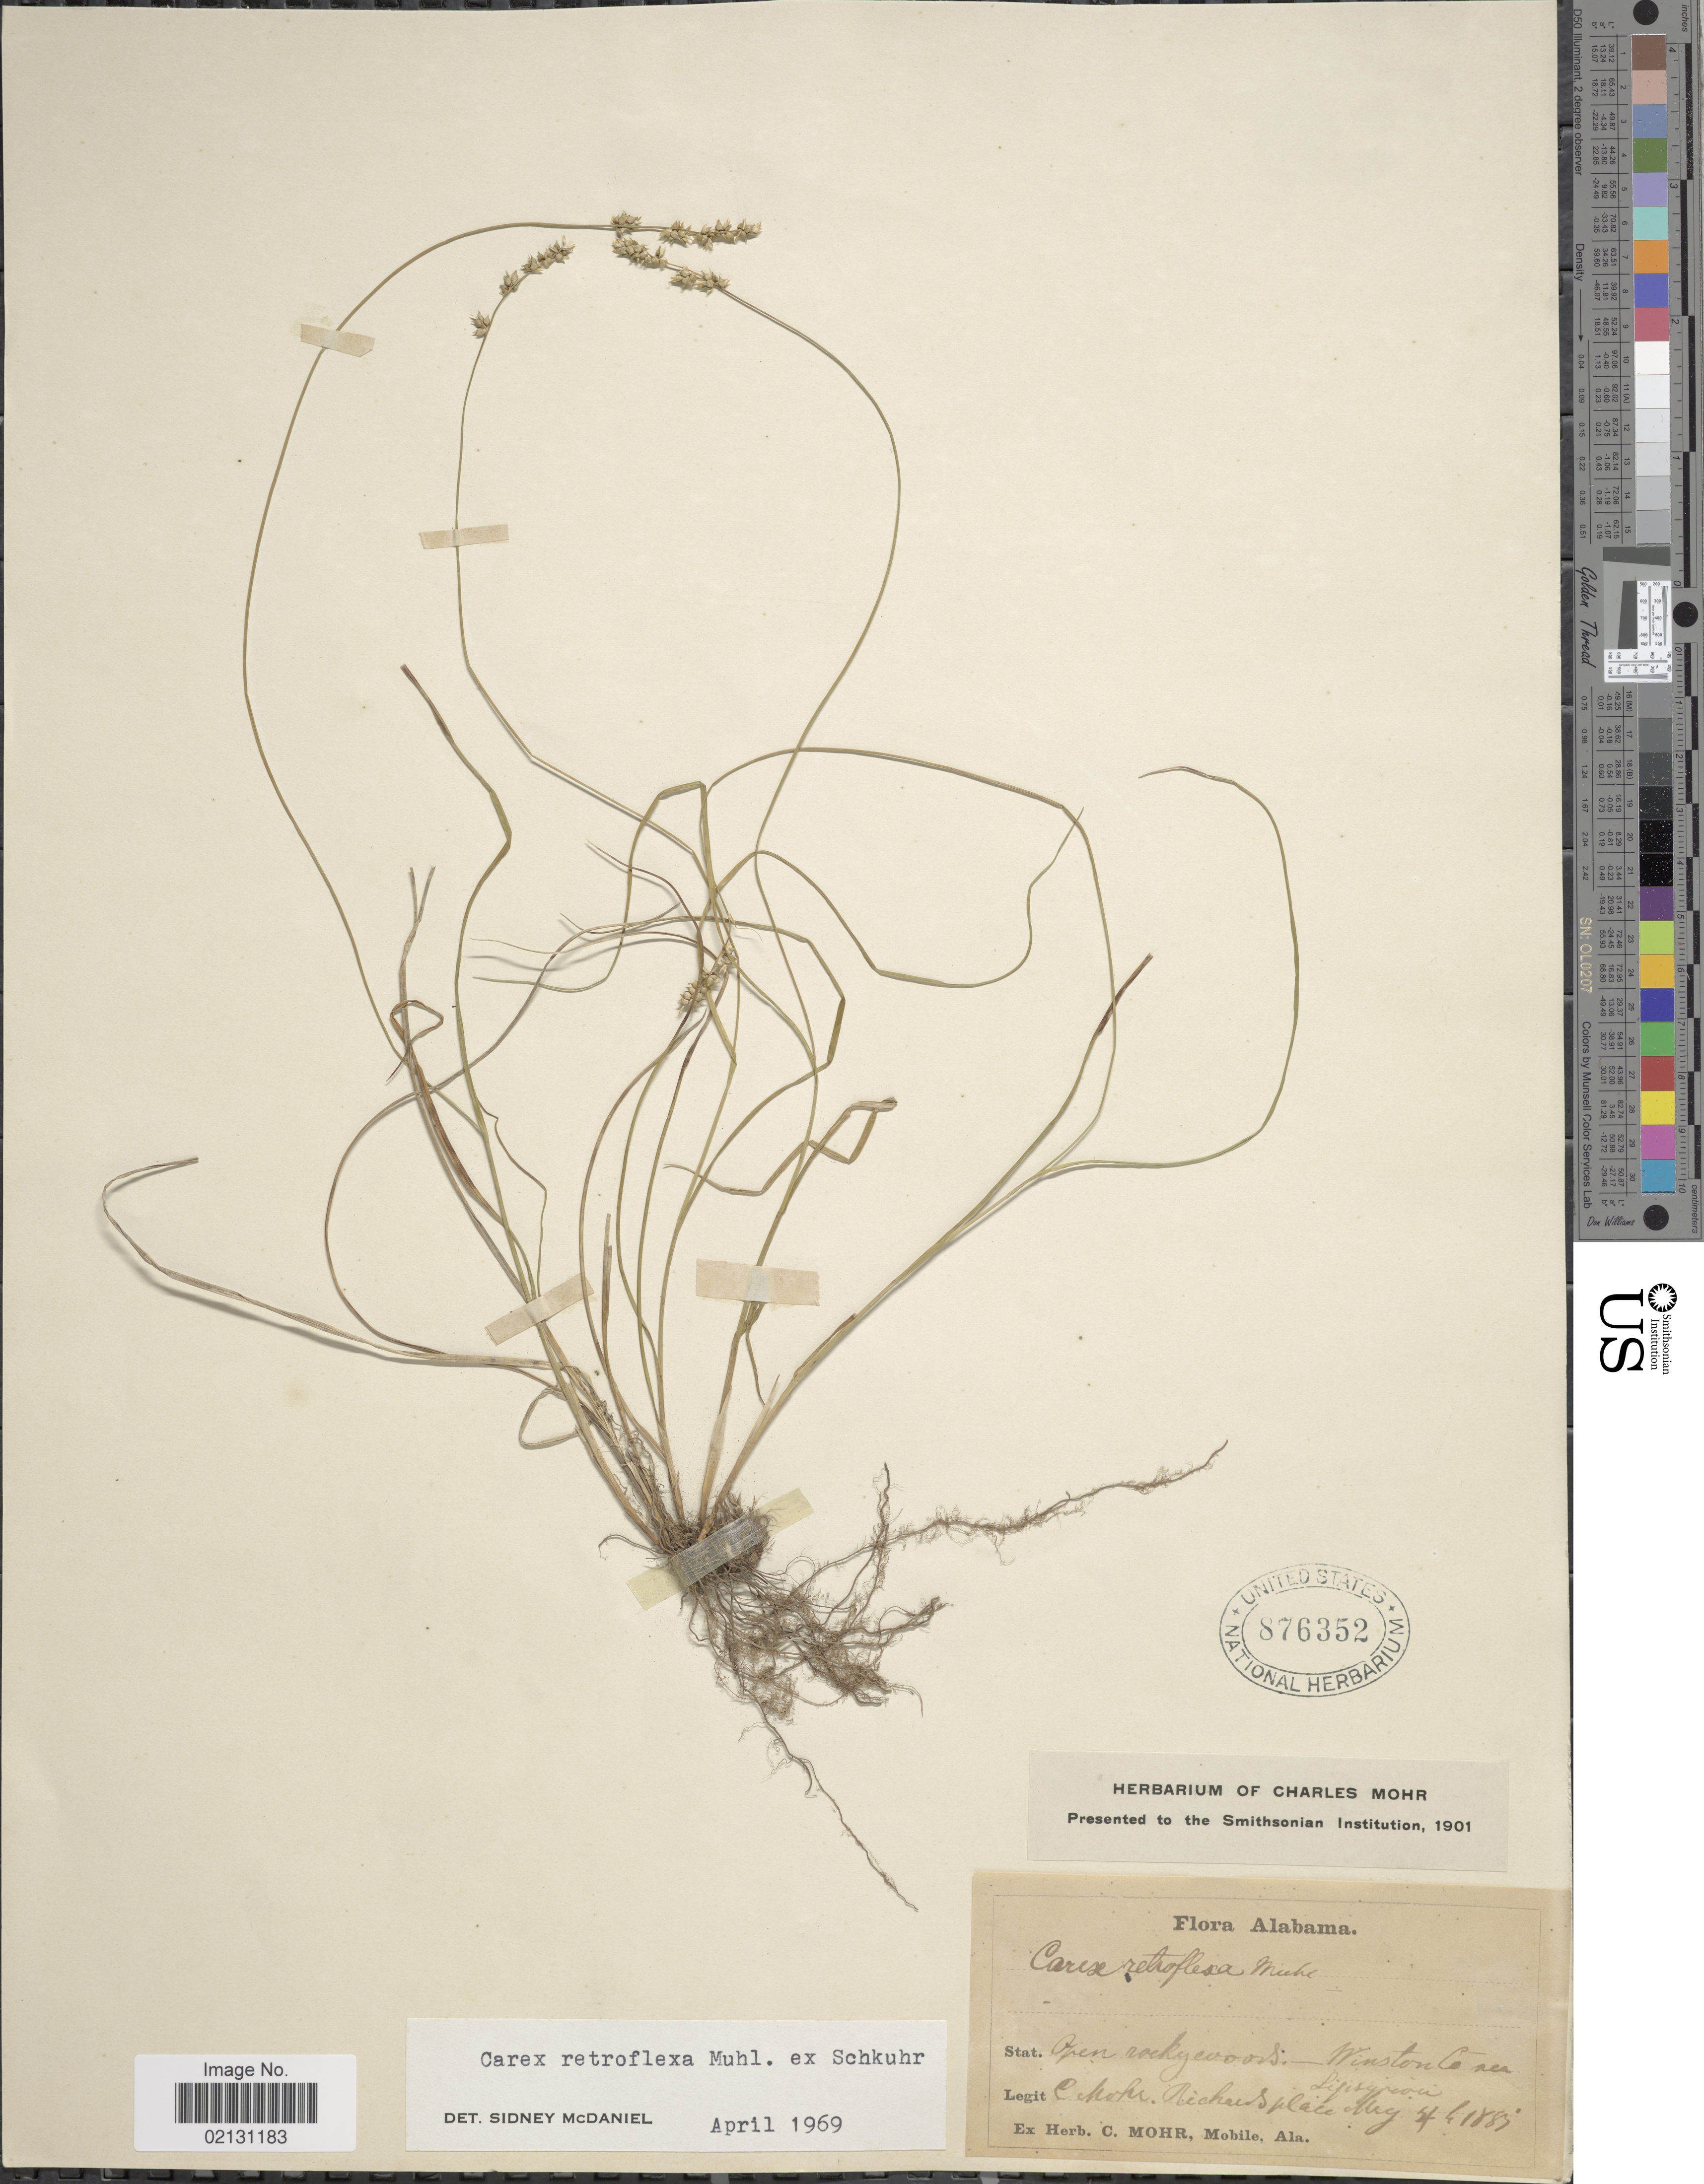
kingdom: Plantae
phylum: Tracheophyta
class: Liliopsida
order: Poales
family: Cyperaceae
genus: Carex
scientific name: Carex retroflexa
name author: Muhl. ex Willd.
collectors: C. T. Mohr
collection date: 1883-05-04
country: United States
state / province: Alabama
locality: Open rocky woods, Winston Co near Sipsey river. Richard's place.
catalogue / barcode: US 876352